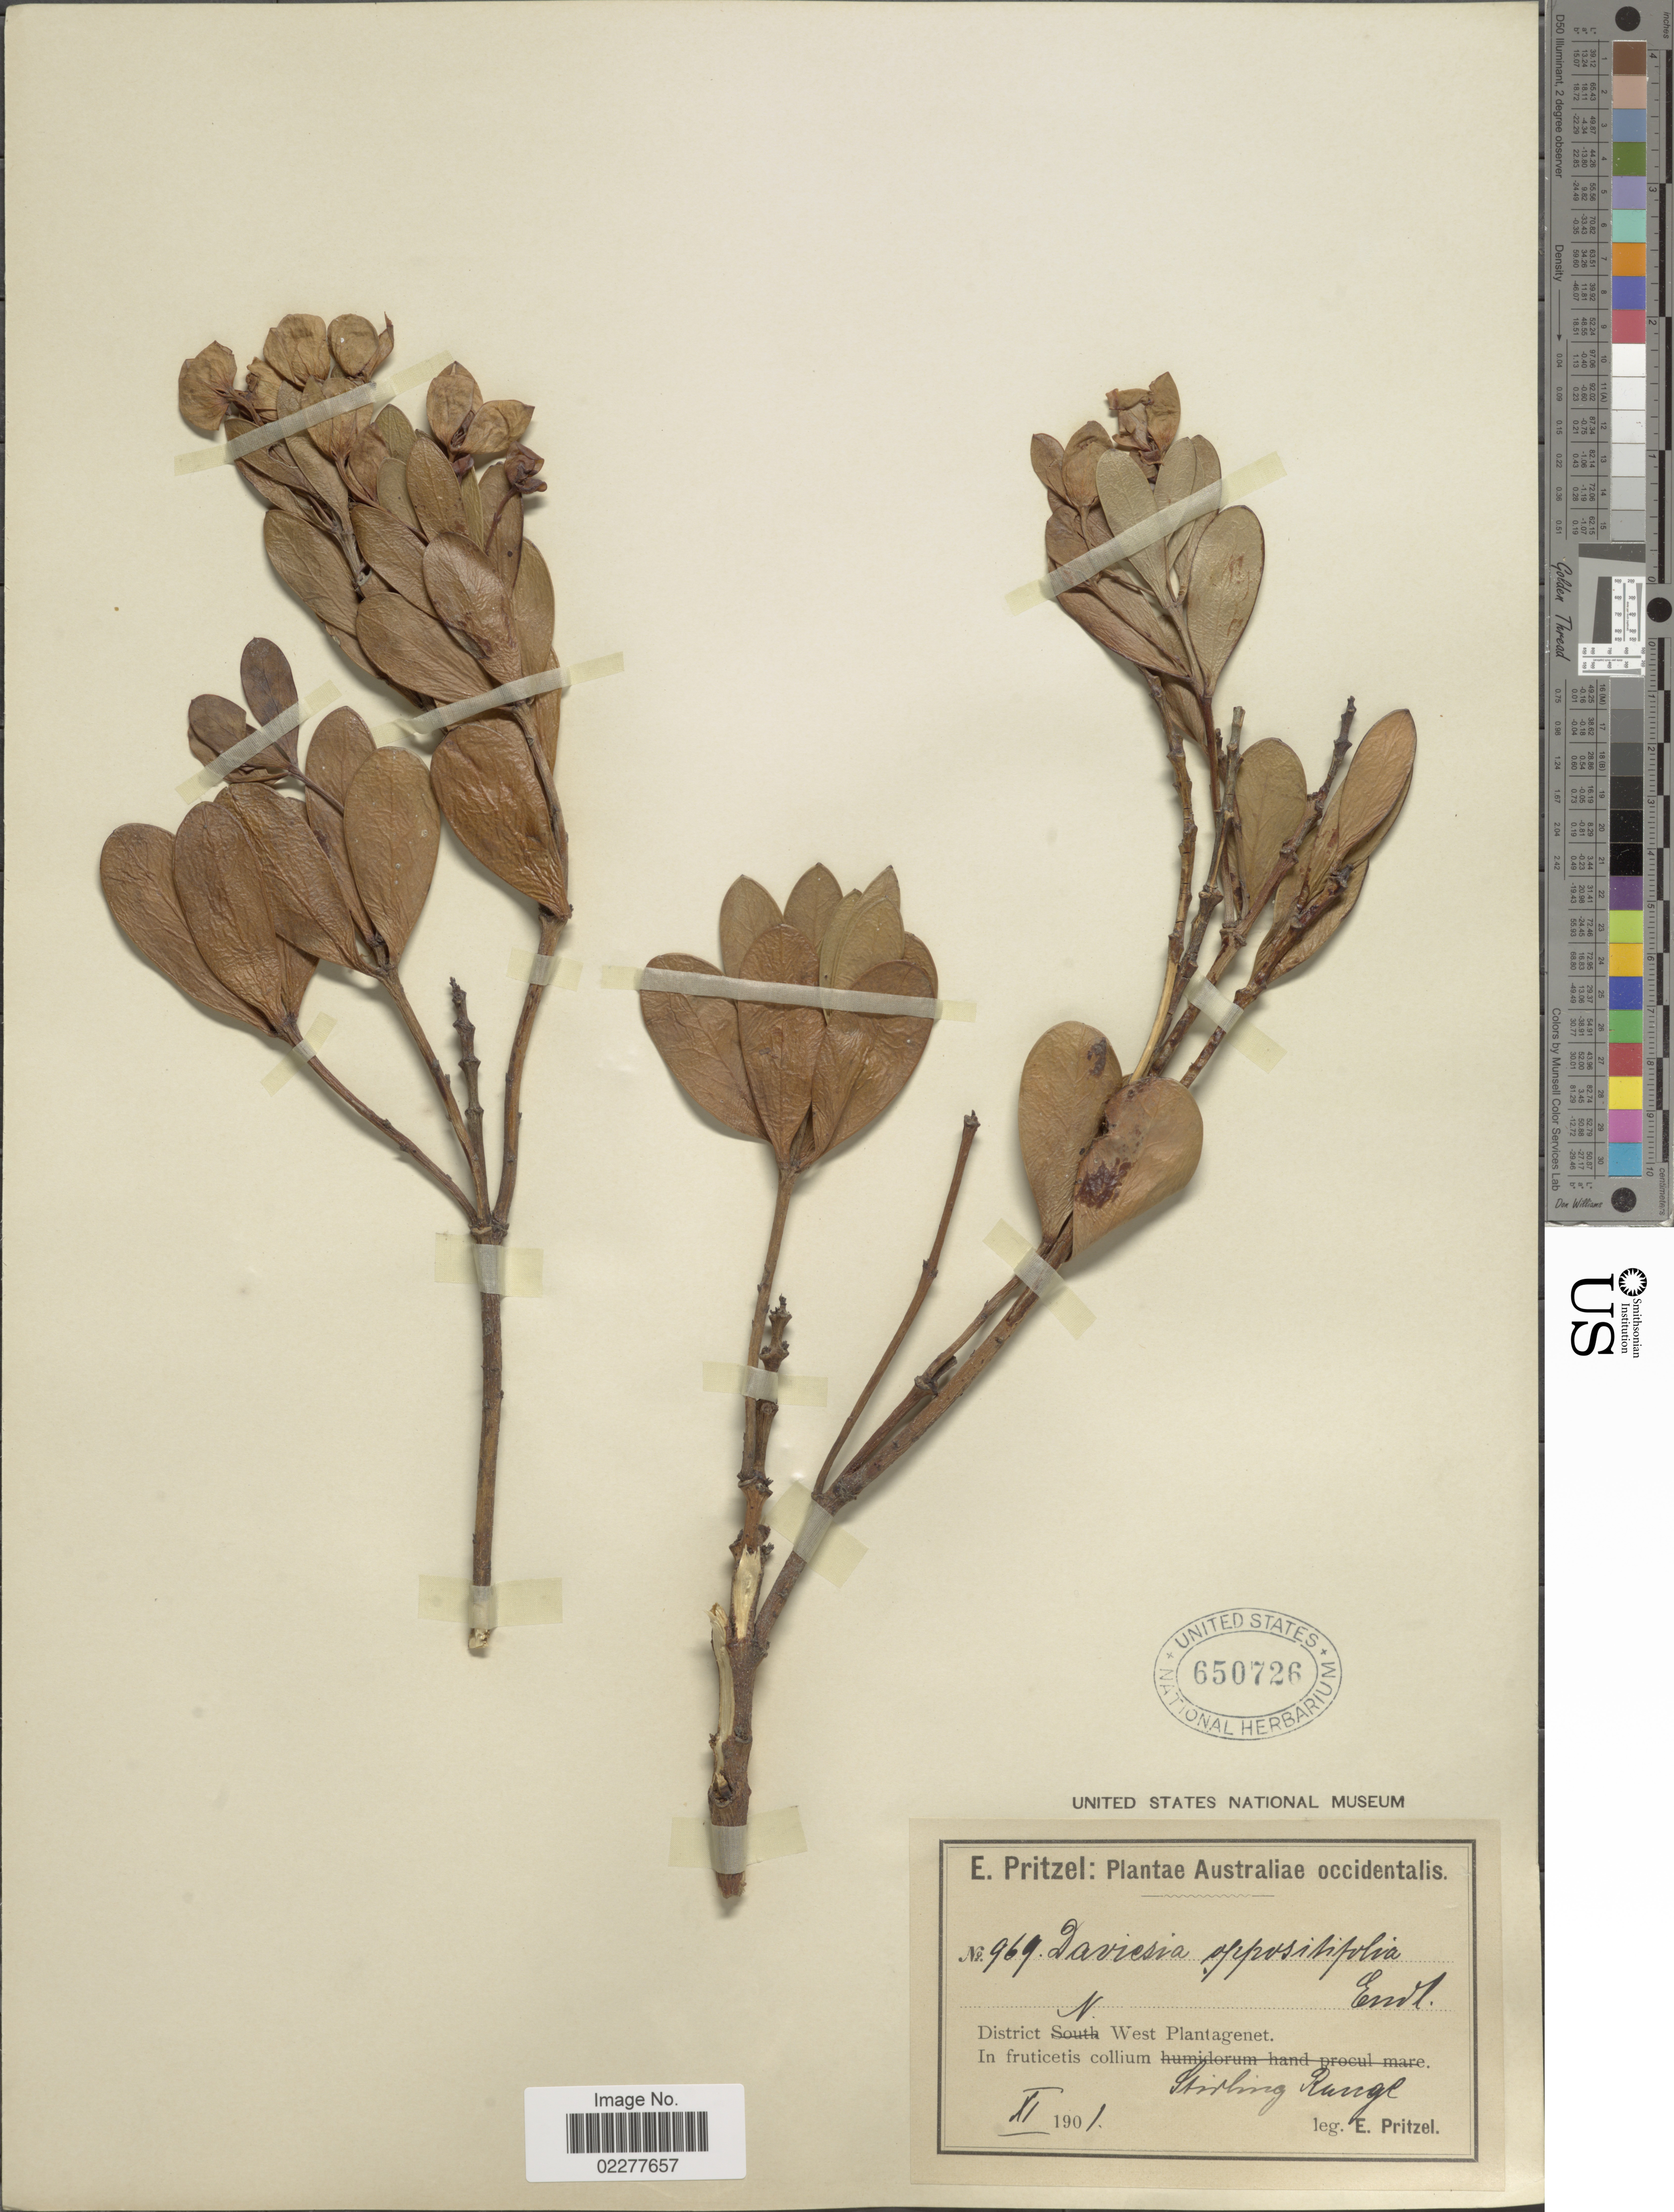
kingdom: Plantae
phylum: Tracheophyta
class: Magnoliopsida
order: Fabales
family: Fabaceae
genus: Daviesia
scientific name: Daviesia oppositifolia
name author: Endl.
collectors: E. G. Pritzel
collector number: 969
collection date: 1901-11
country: Australia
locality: District N. West Plantagenet. In fruticetis collium Stirling Range.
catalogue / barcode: US 650726